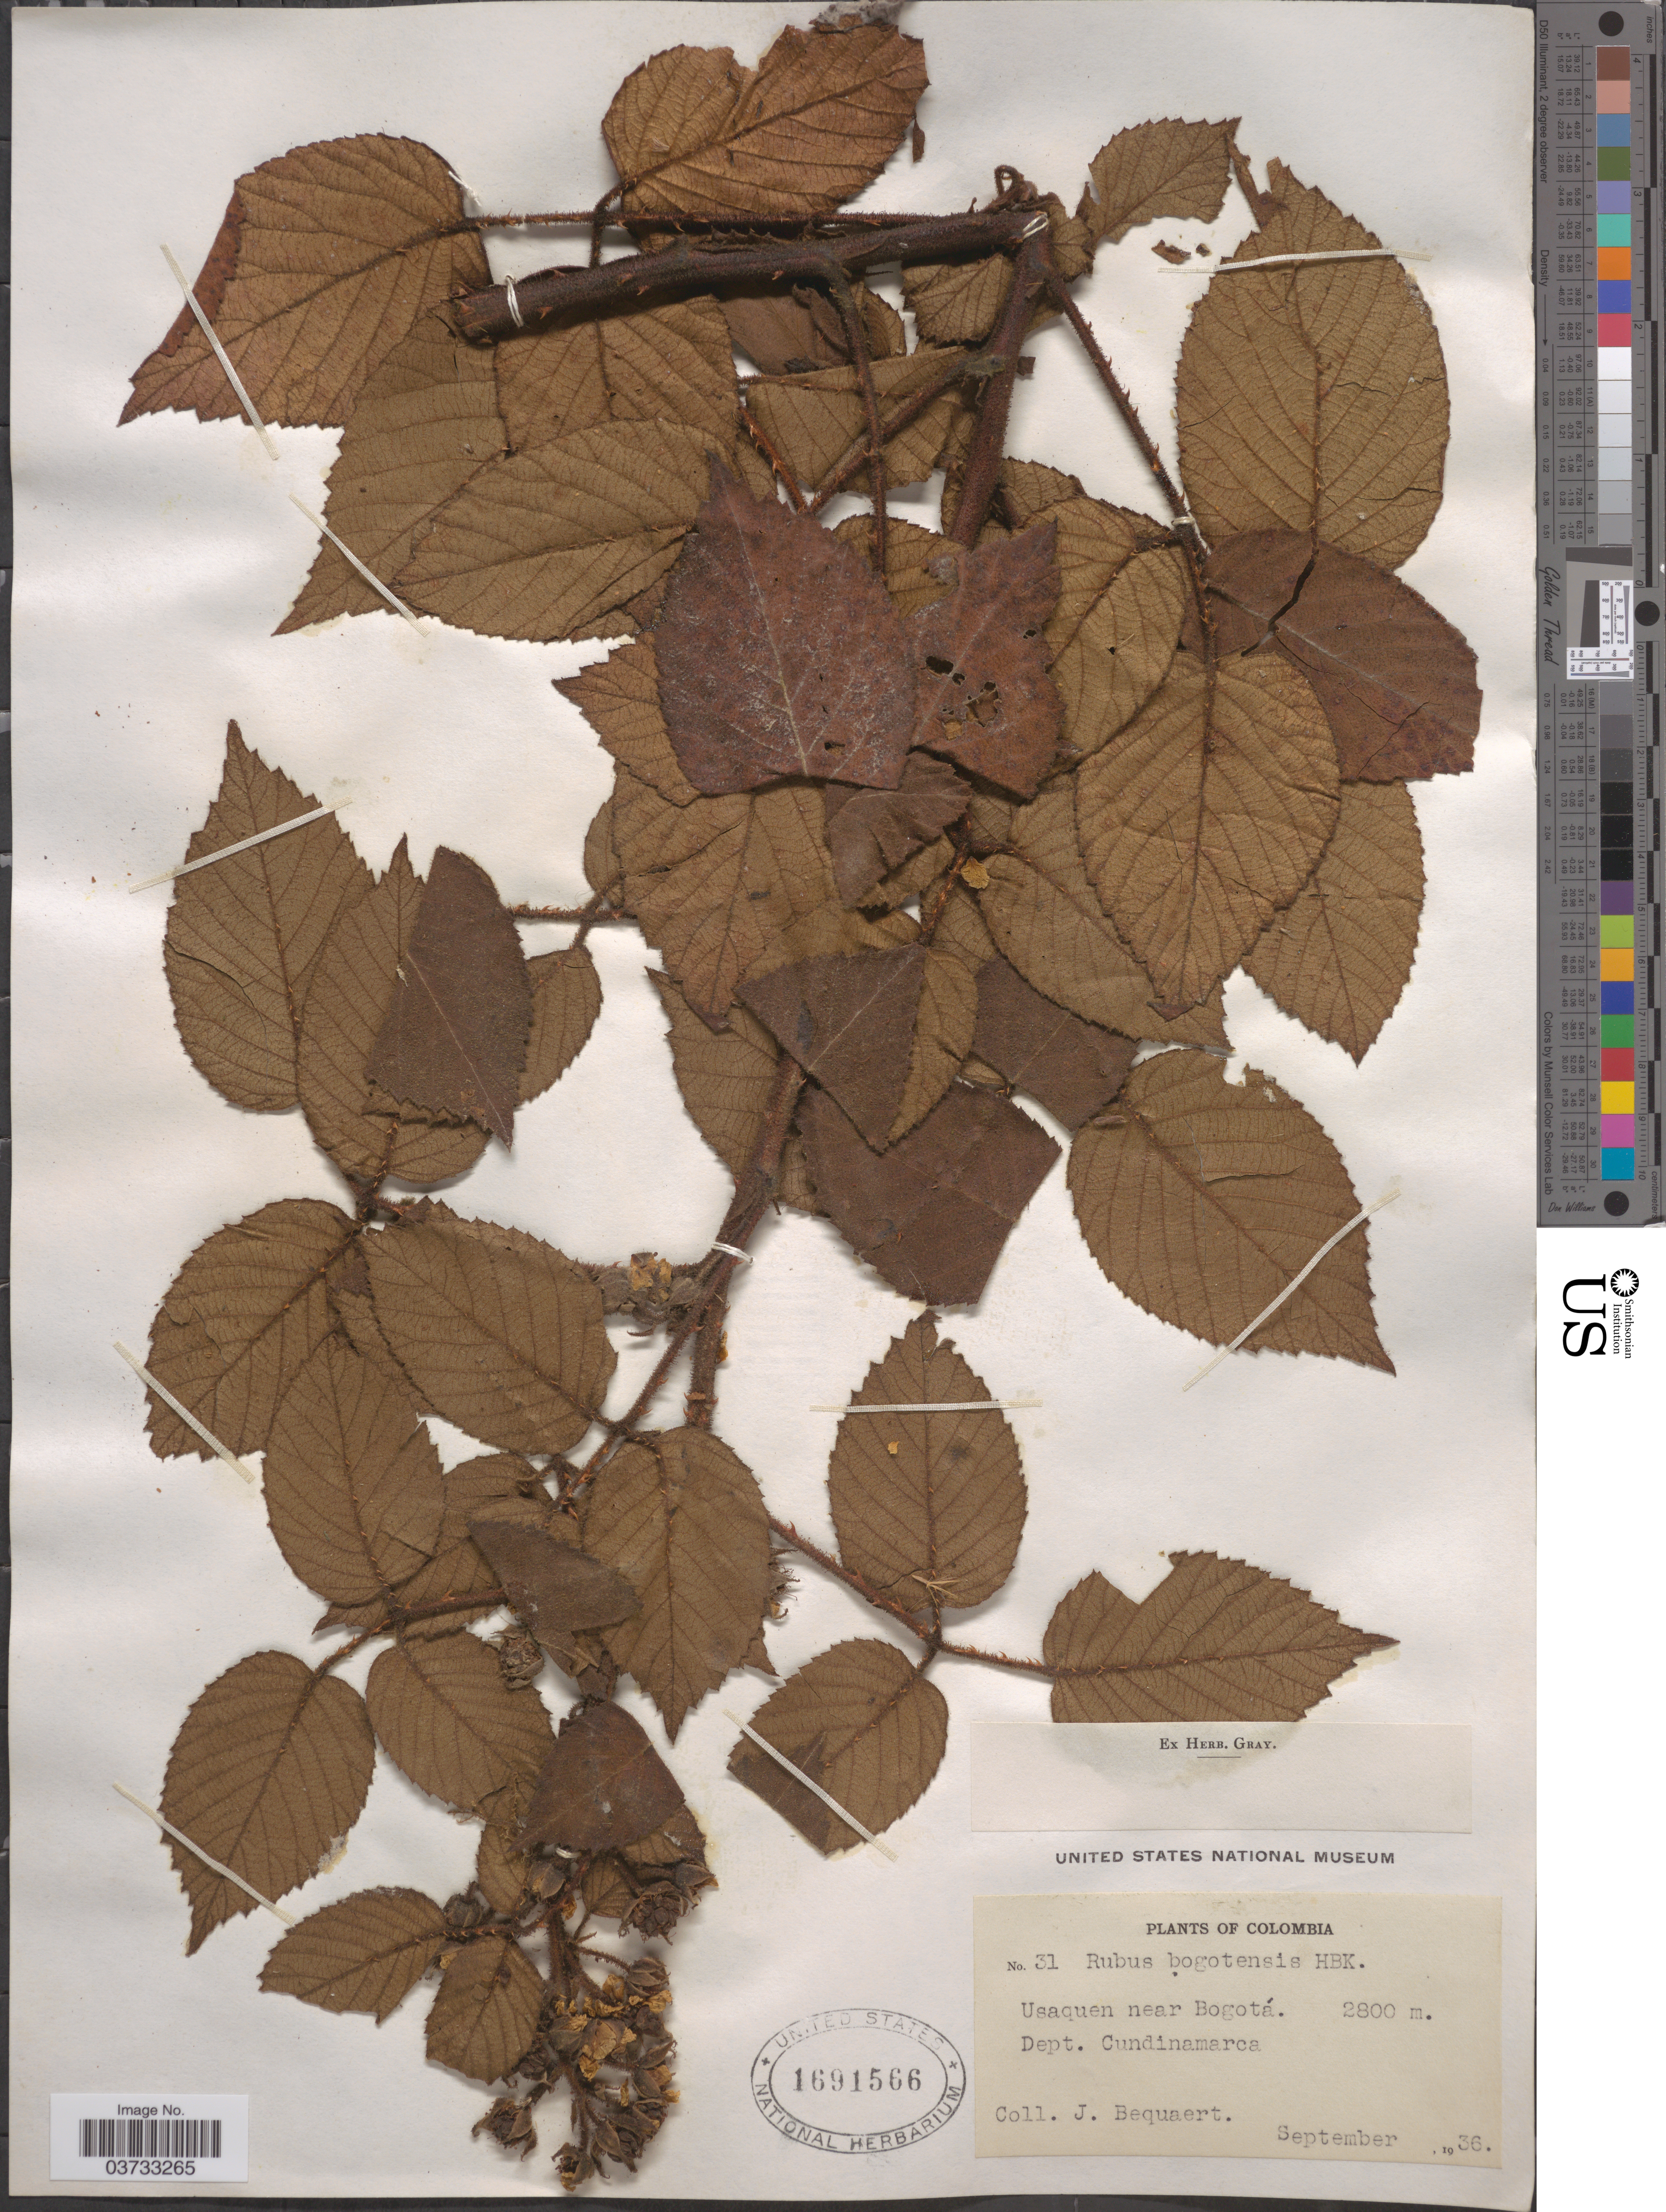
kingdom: Plantae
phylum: Tracheophyta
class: Magnoliopsida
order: Rosales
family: Rosaceae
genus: Rubus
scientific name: Rubus bogotensis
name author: Kunth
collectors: J. Bequaert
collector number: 31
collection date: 1936-09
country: Colombia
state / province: Cundinamarca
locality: Usaquen near Bogotá. Dept. Cundinamarca.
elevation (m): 2800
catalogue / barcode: US 1691566